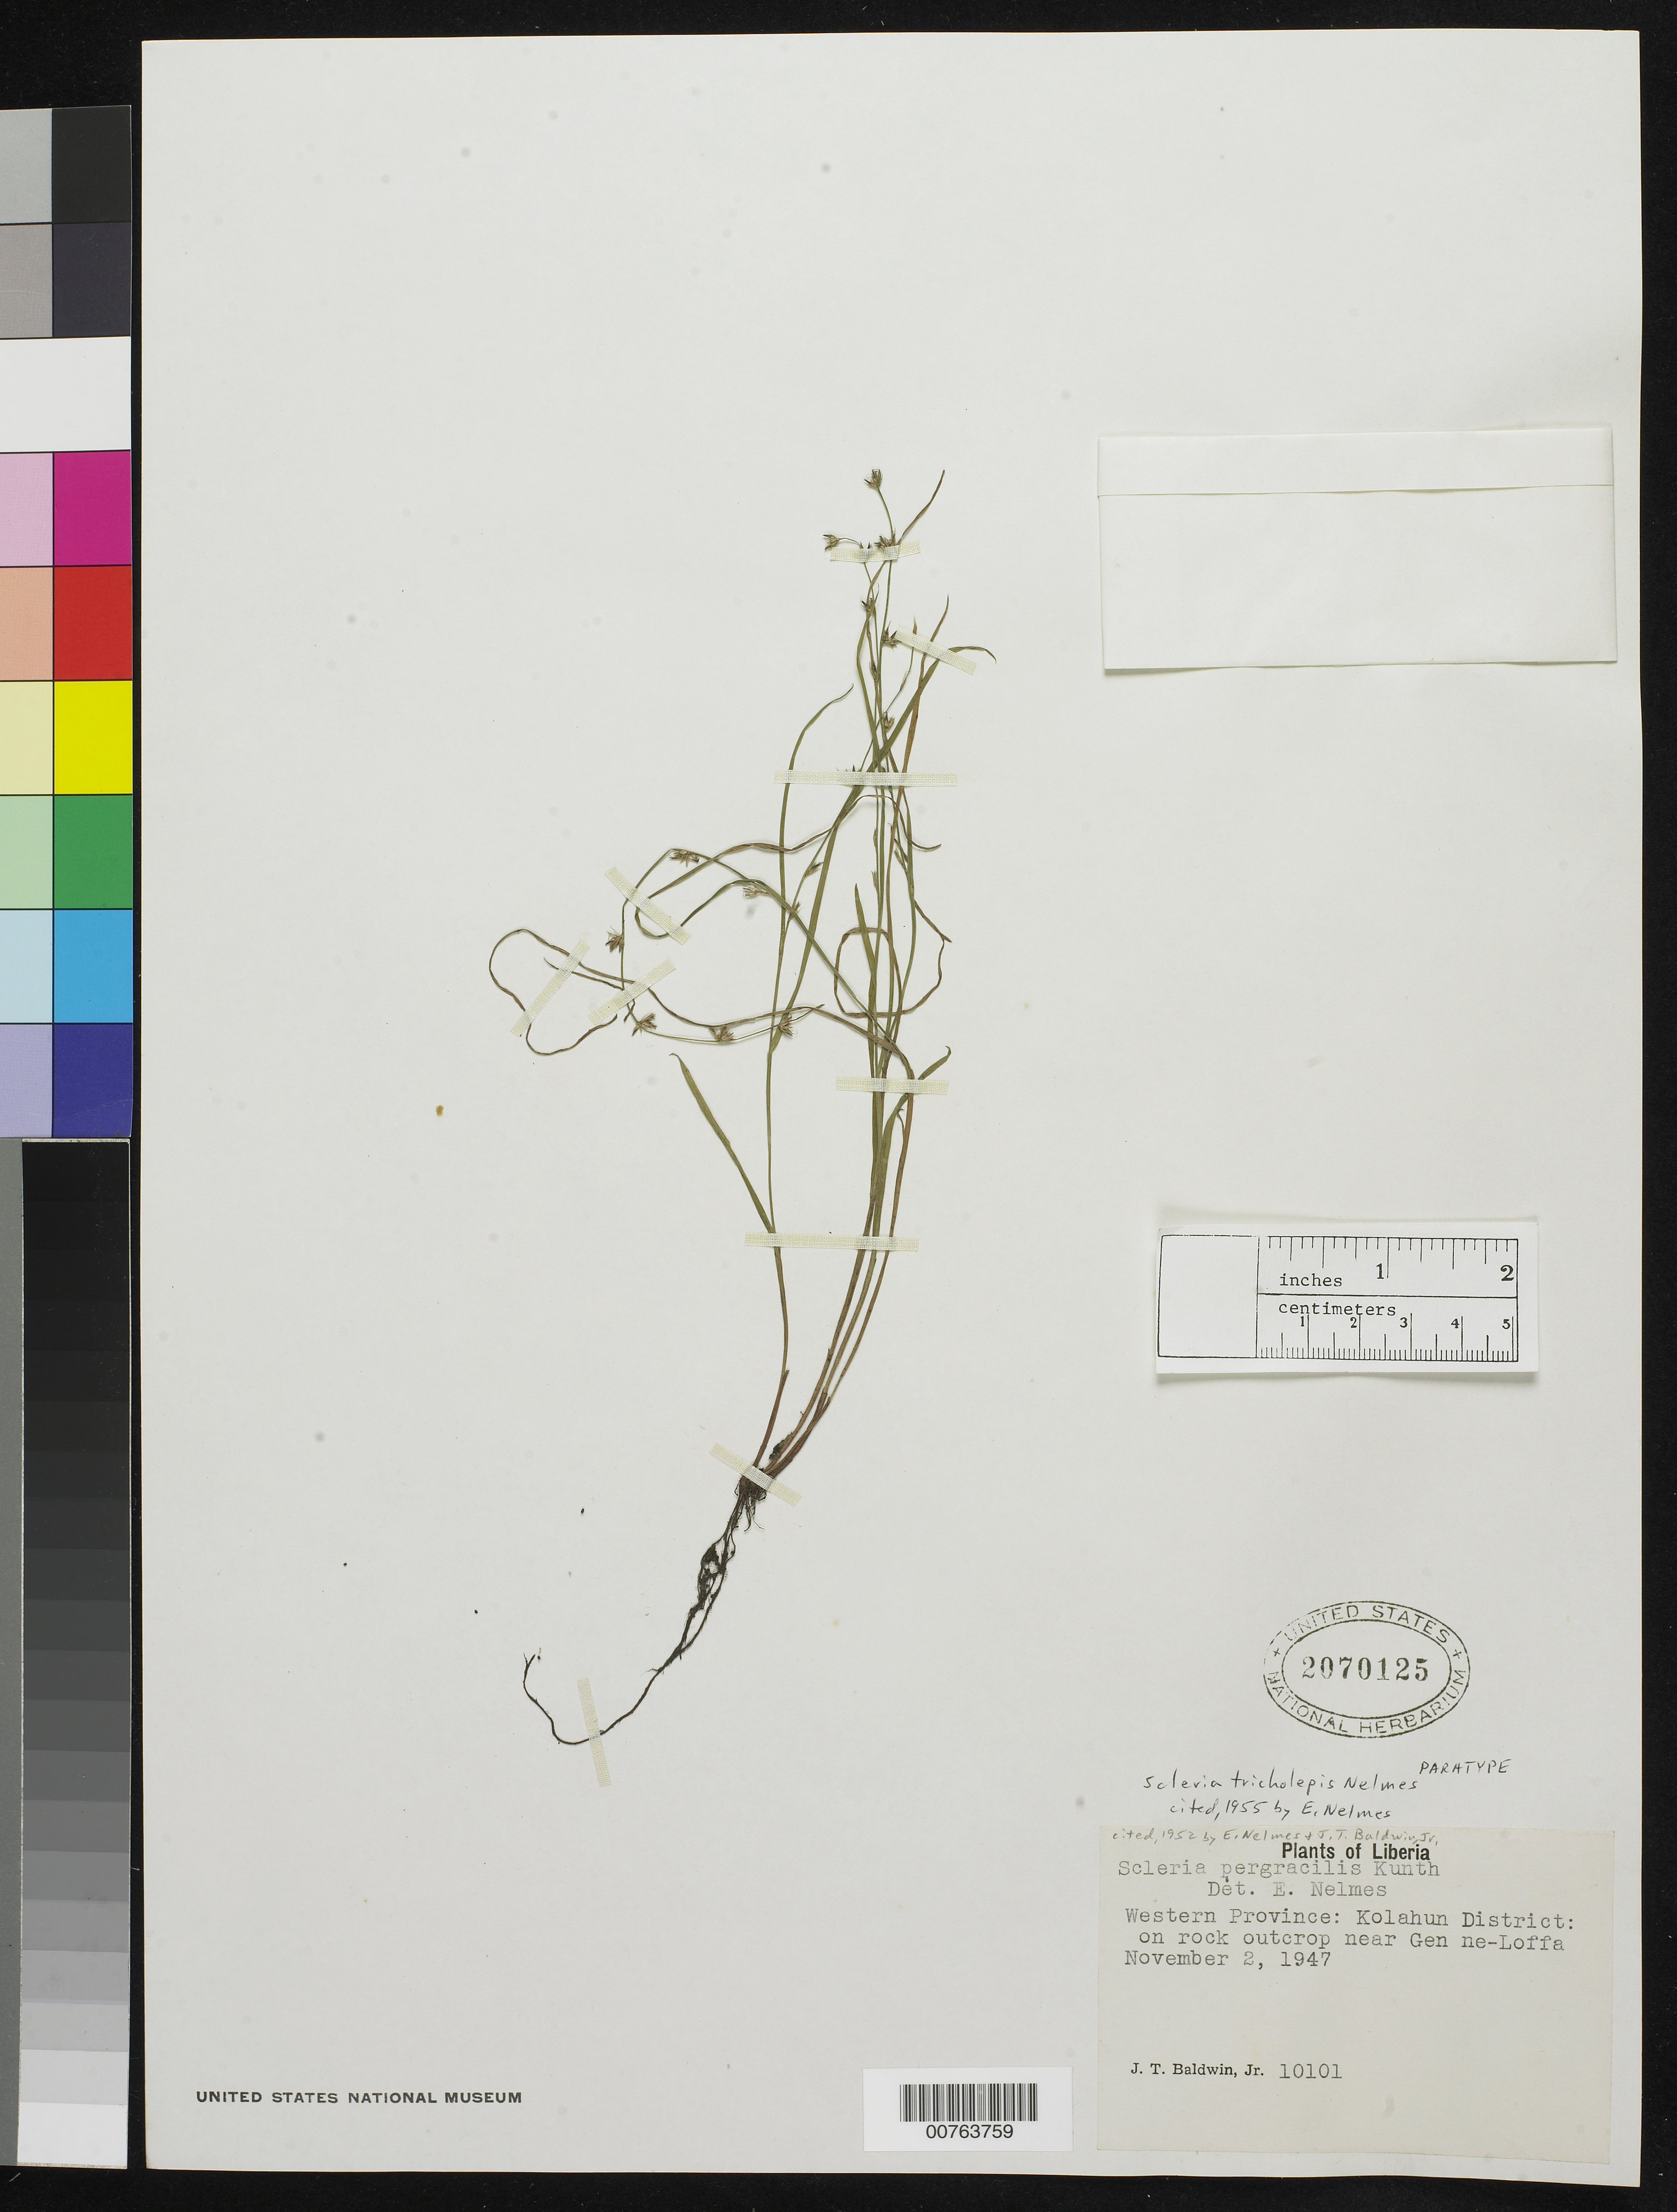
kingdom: Plantae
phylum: Tracheophyta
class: Liliopsida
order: Poales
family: Cyperaceae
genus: Scleria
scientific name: Scleria tricholepis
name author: Nelmes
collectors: J. T. Baldwin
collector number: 10101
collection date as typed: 02 Nov 1947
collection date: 1947-11-02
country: Liberia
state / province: Lofa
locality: Western Province: Kolahun District, near Gen ne-Loffa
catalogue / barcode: US 2070125